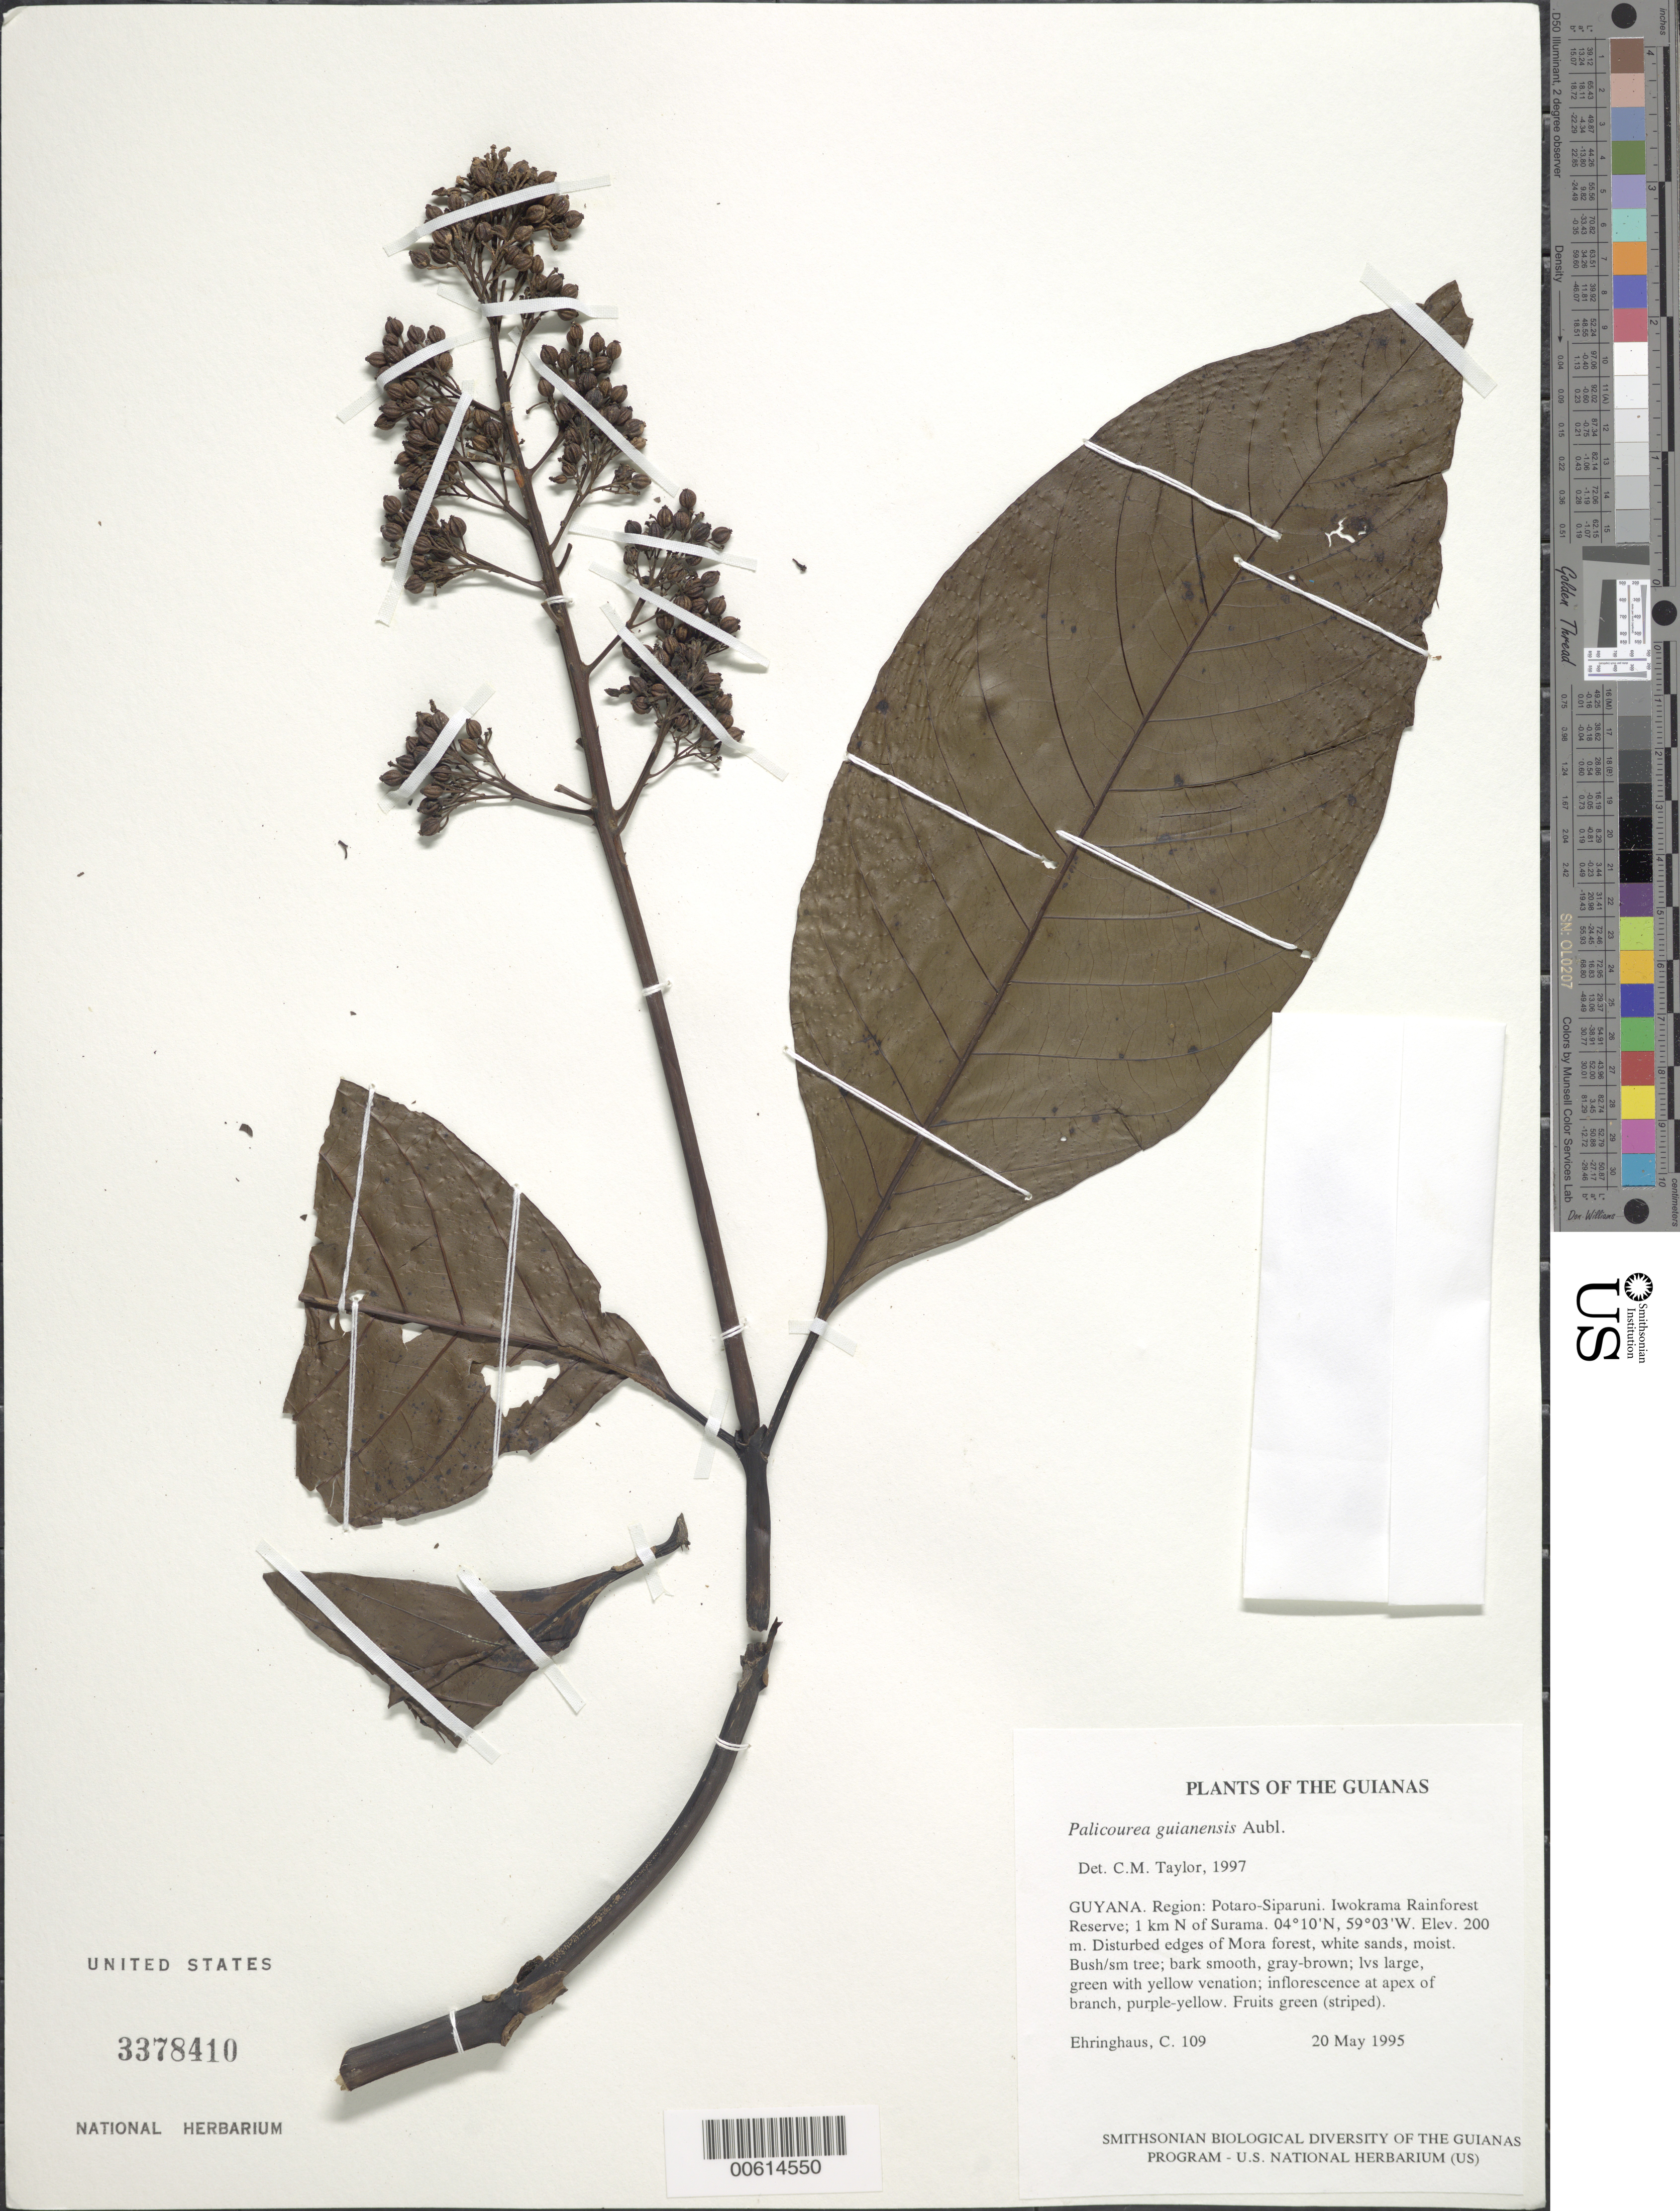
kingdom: Plantae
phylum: Tracheophyta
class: Magnoliopsida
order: Gentianales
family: Rubiaceae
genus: Palicourea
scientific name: Palicourea guianensis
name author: Aubl.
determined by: Taylor, Charlotte M.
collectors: C. Ehringhaus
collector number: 109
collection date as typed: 20 May 1995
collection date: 1995-05-20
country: Guyana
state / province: Potaro-Siparuni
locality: Iwokrama Rainforest Reserve; 1 km N of Surama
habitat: Disturbed edges of Mora forest, white sands, moist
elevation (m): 200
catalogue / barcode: US 3378410